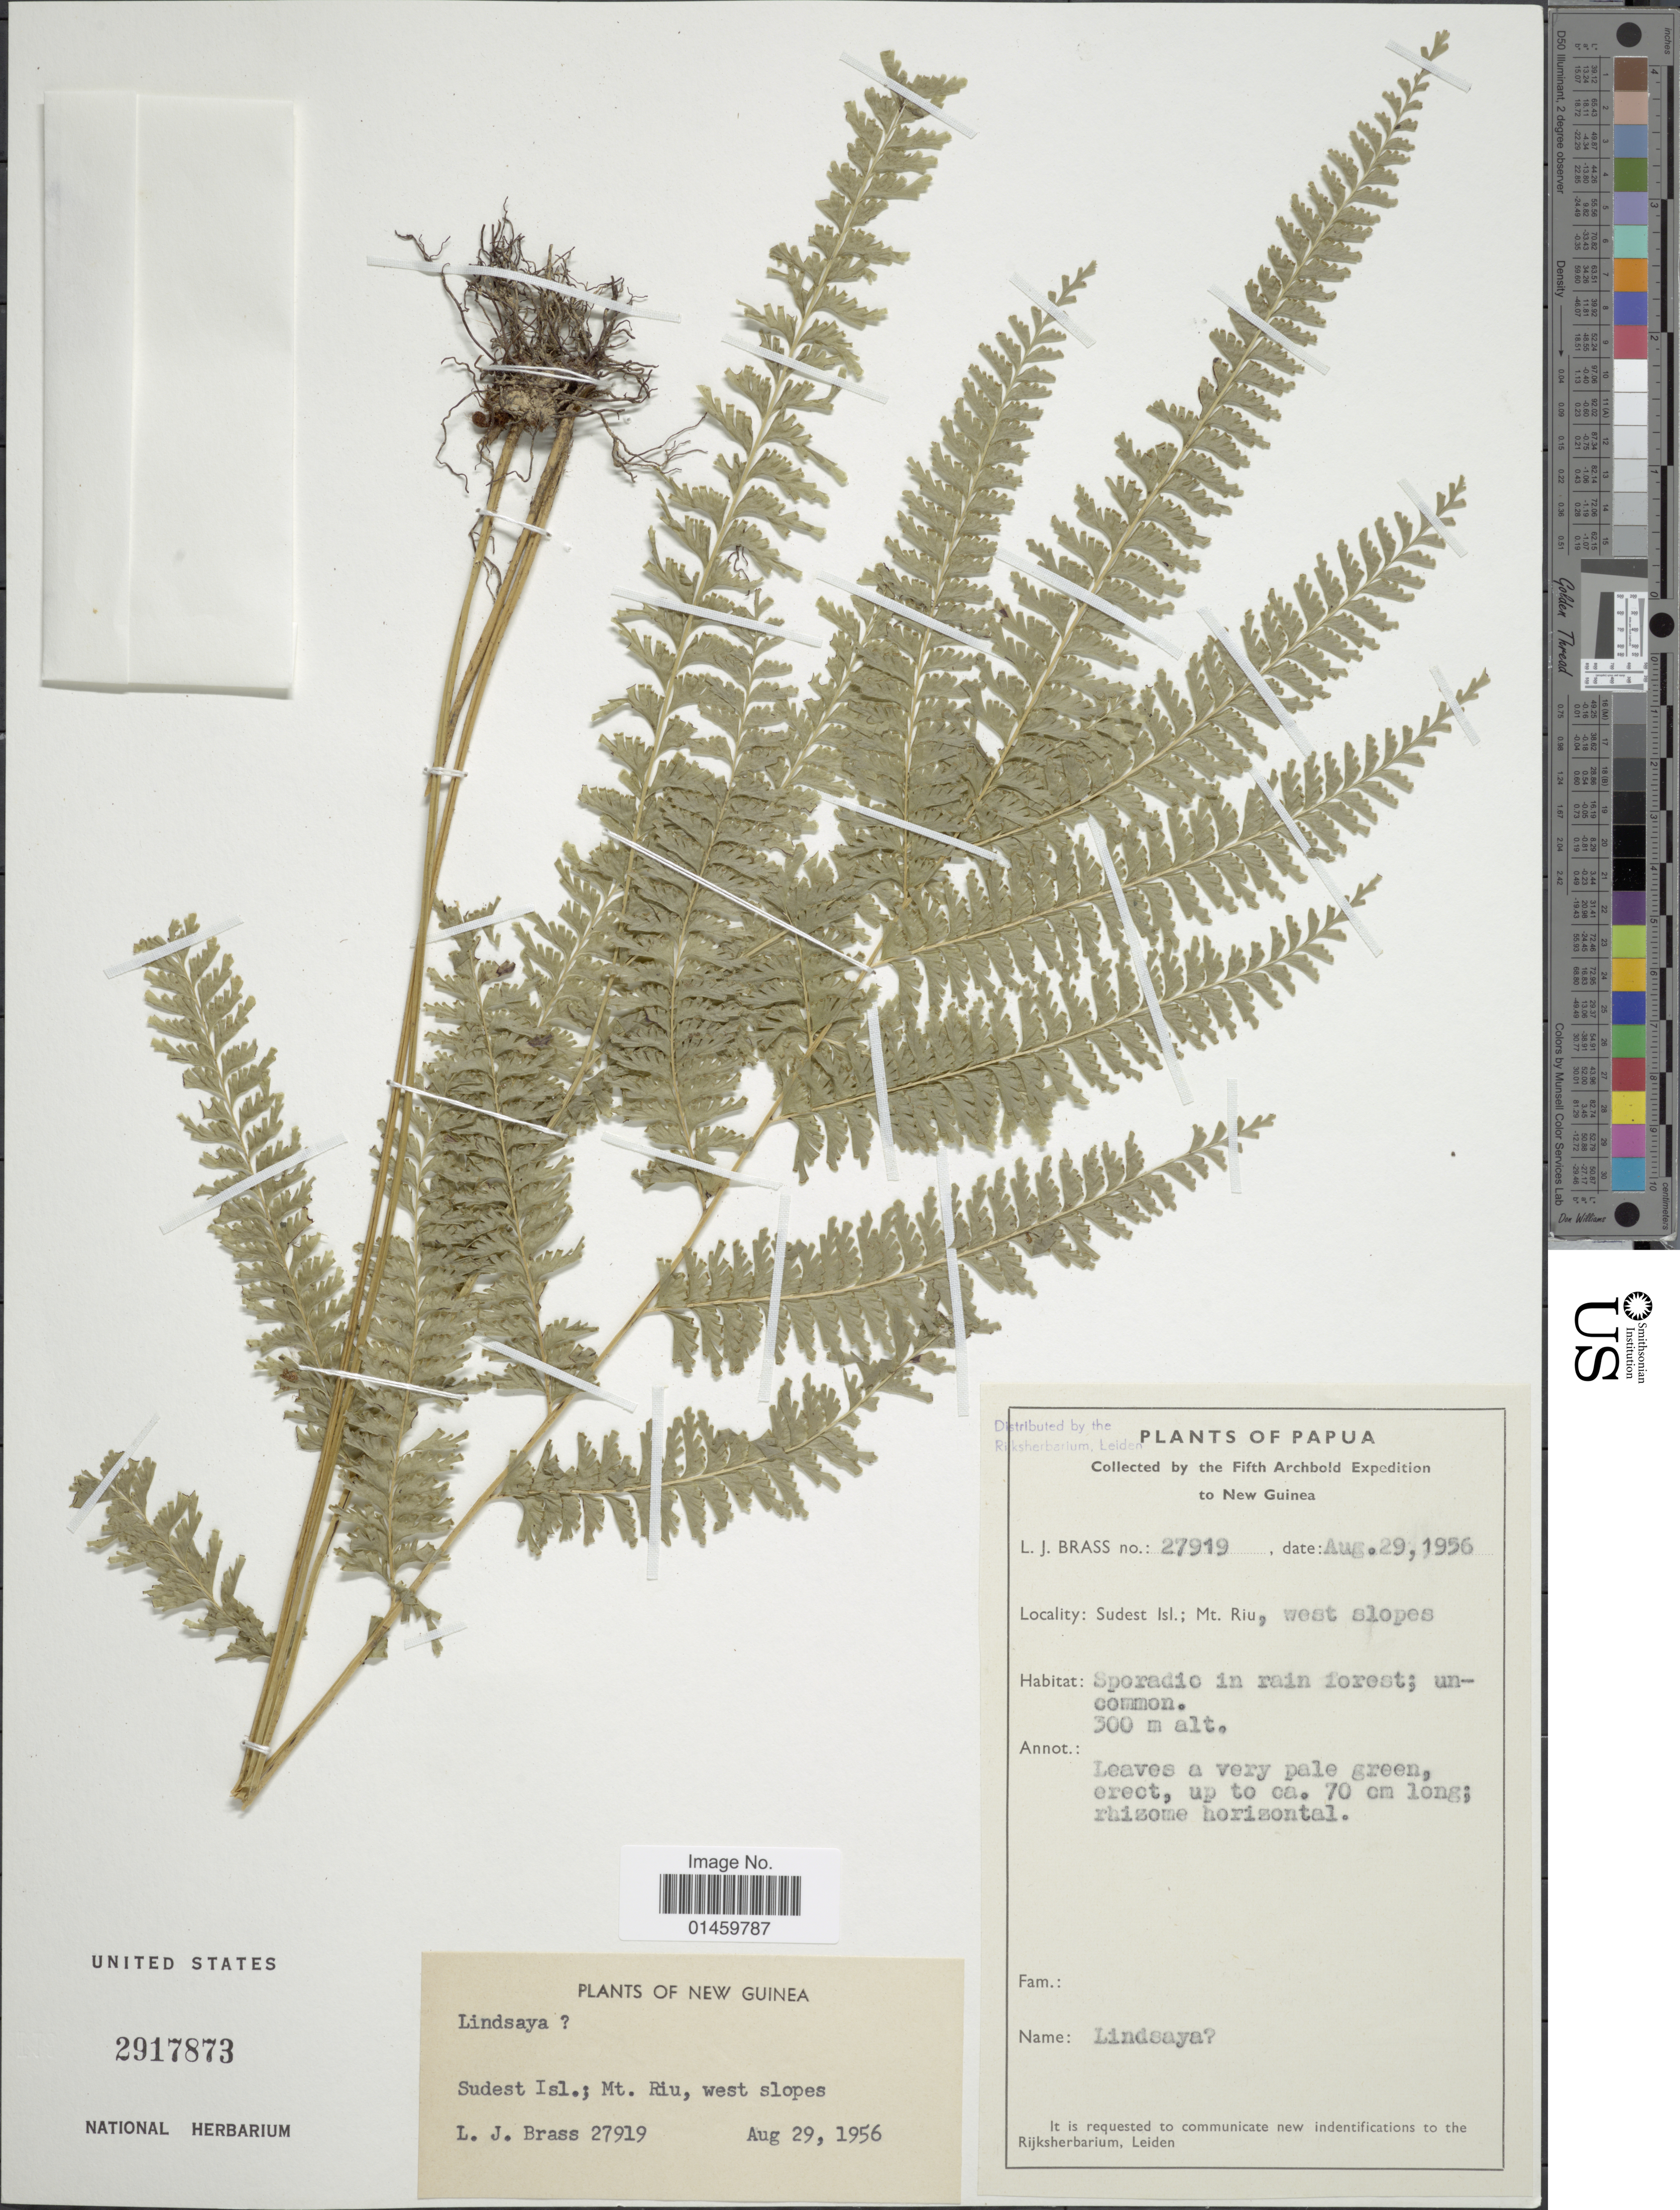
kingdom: Plantae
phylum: Tracheophyta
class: Polypodiopsida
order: Polypodiales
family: Lindsaeaceae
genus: Lindsaea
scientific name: Lindsaea sp.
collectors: L. J. Brass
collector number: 27919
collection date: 1956-08-29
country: Papua New Guinea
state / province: Milne Bay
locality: Sudest Isl.; Mt. Riu, west slopes.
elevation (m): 300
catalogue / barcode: US 2917873